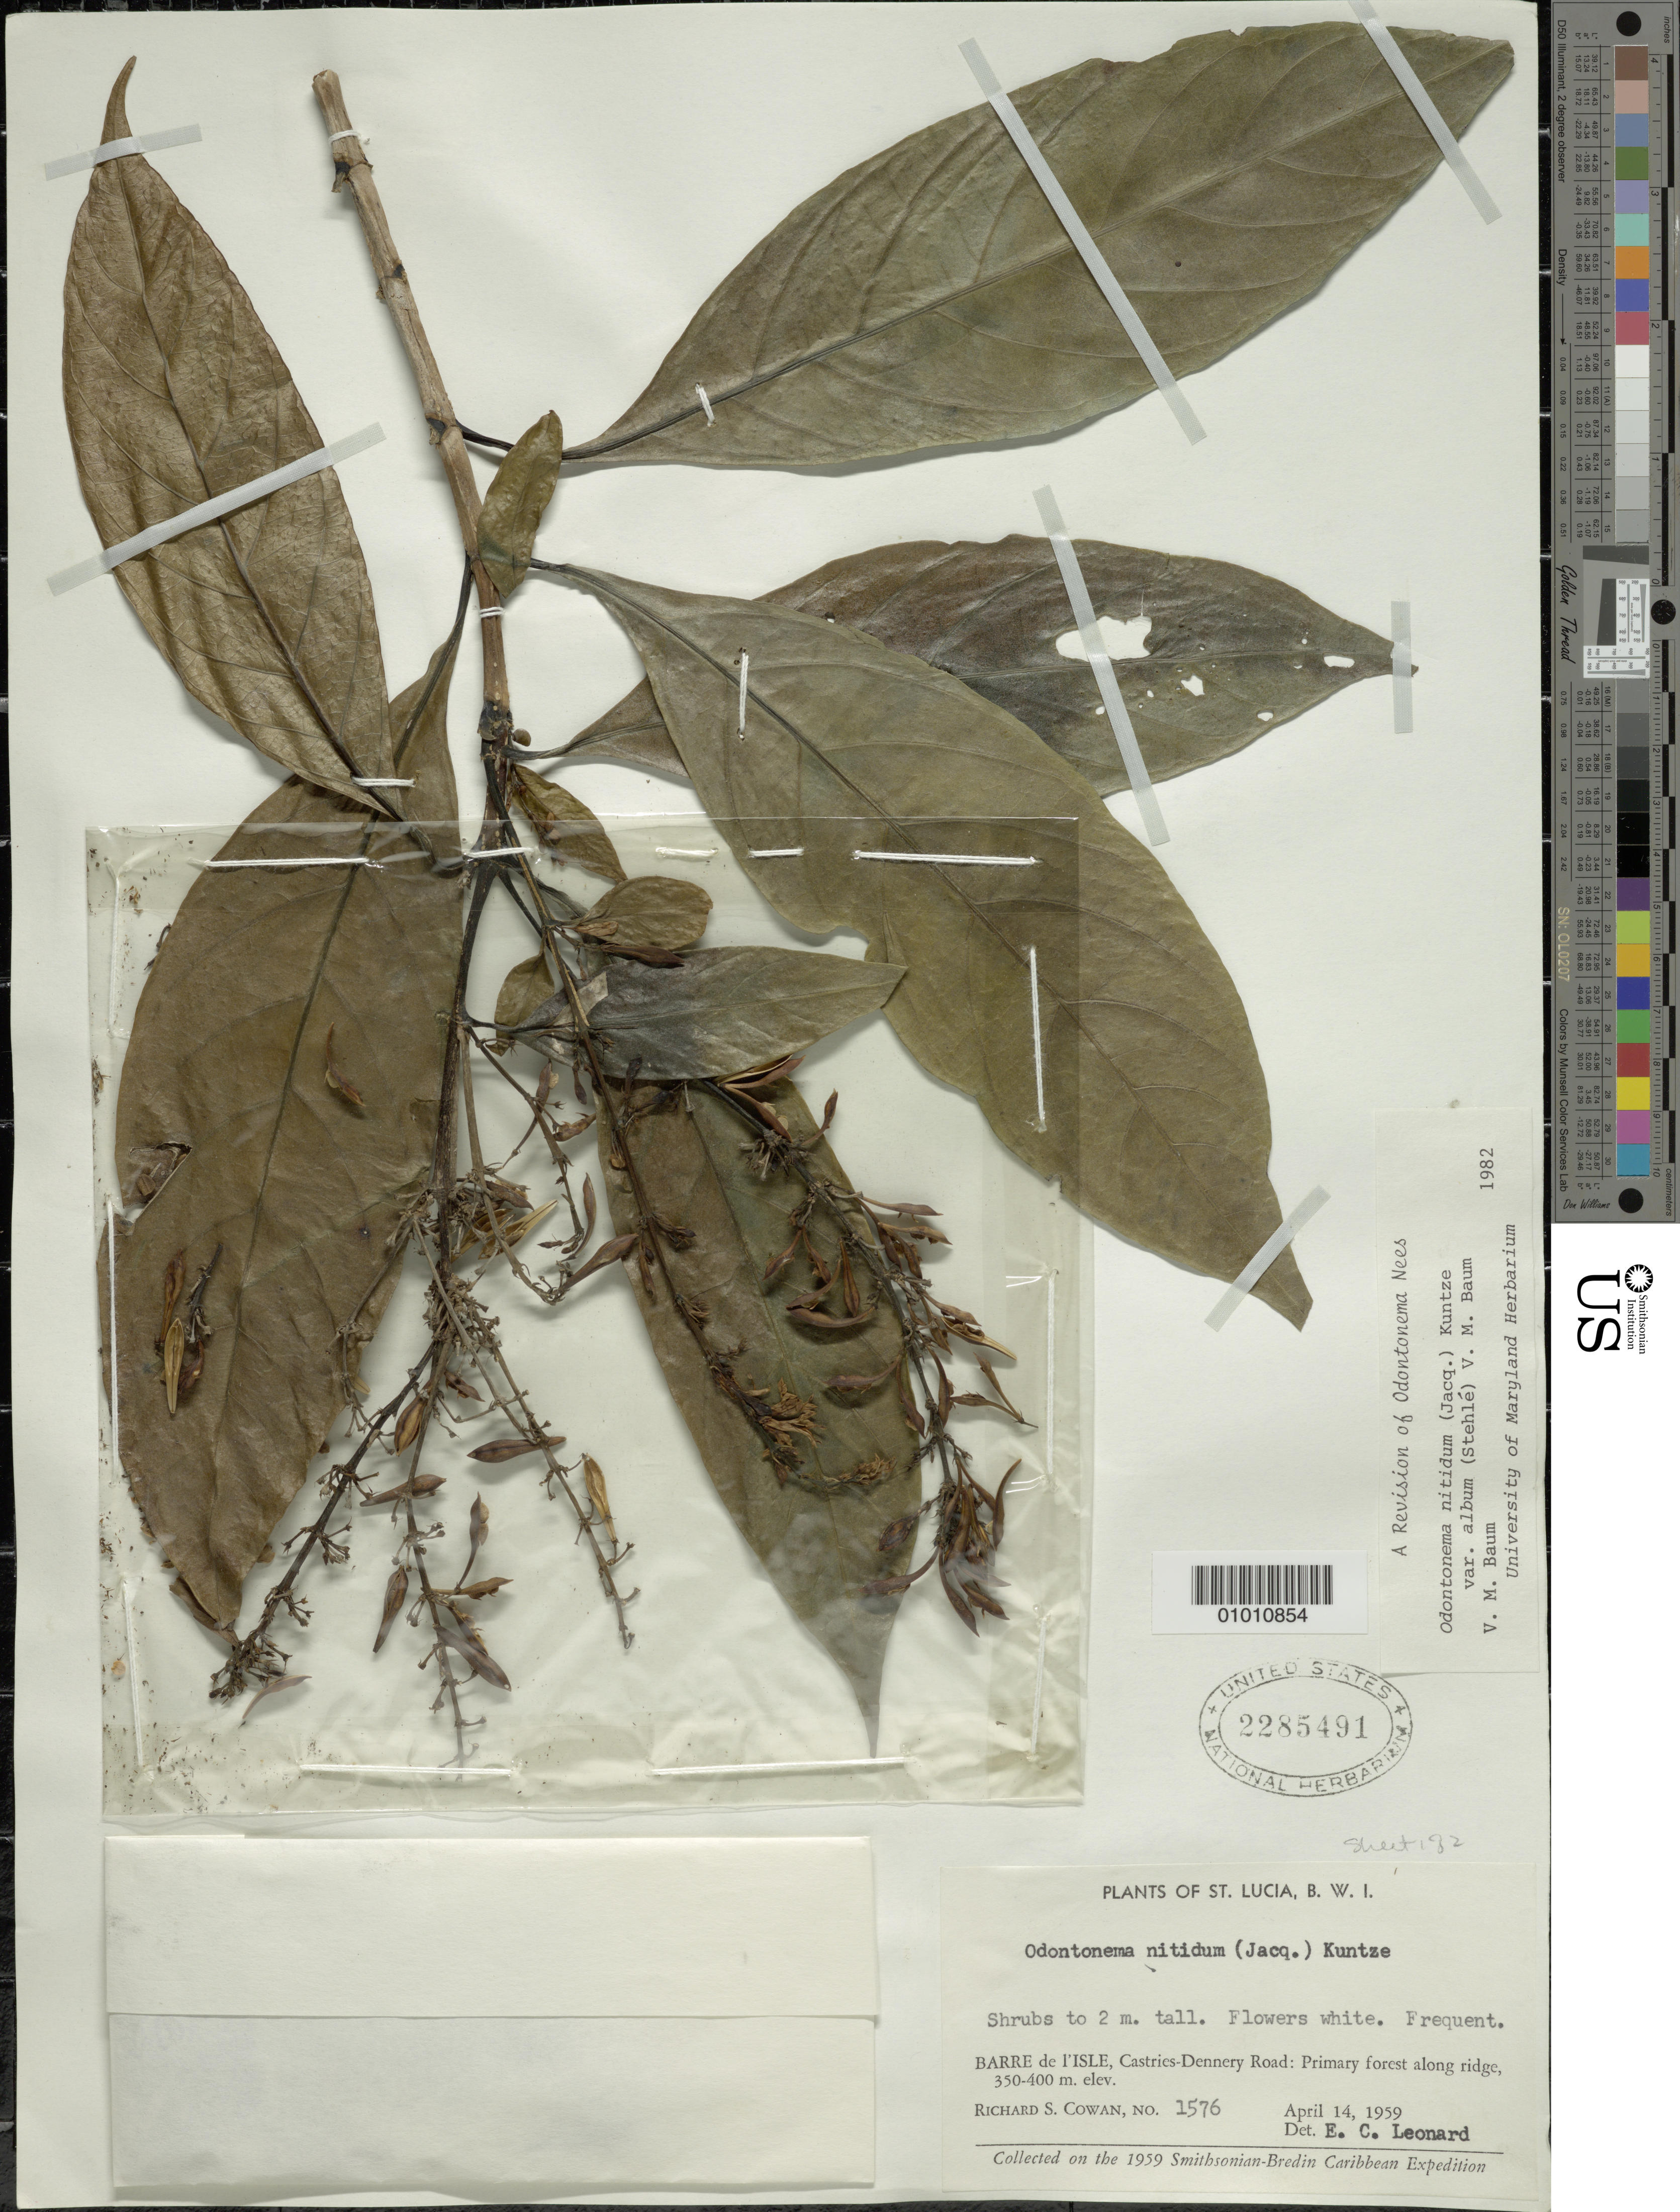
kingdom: Plantae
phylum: Tracheophyta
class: Magnoliopsida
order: Lamiales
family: Acanthaceae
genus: Odontonema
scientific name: Odontonema nitidum var. album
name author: (Stehlé) V.M. Baum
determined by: Baum, V. M.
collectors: R. S. Cowan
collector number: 1576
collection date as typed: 14 Apr 1959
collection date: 1959-04-14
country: St. Lucia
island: St. Lucia I.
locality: Barre de l'Isle, Castries-Dennery Road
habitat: Primary forest along ridge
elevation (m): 350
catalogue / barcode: US 2285491